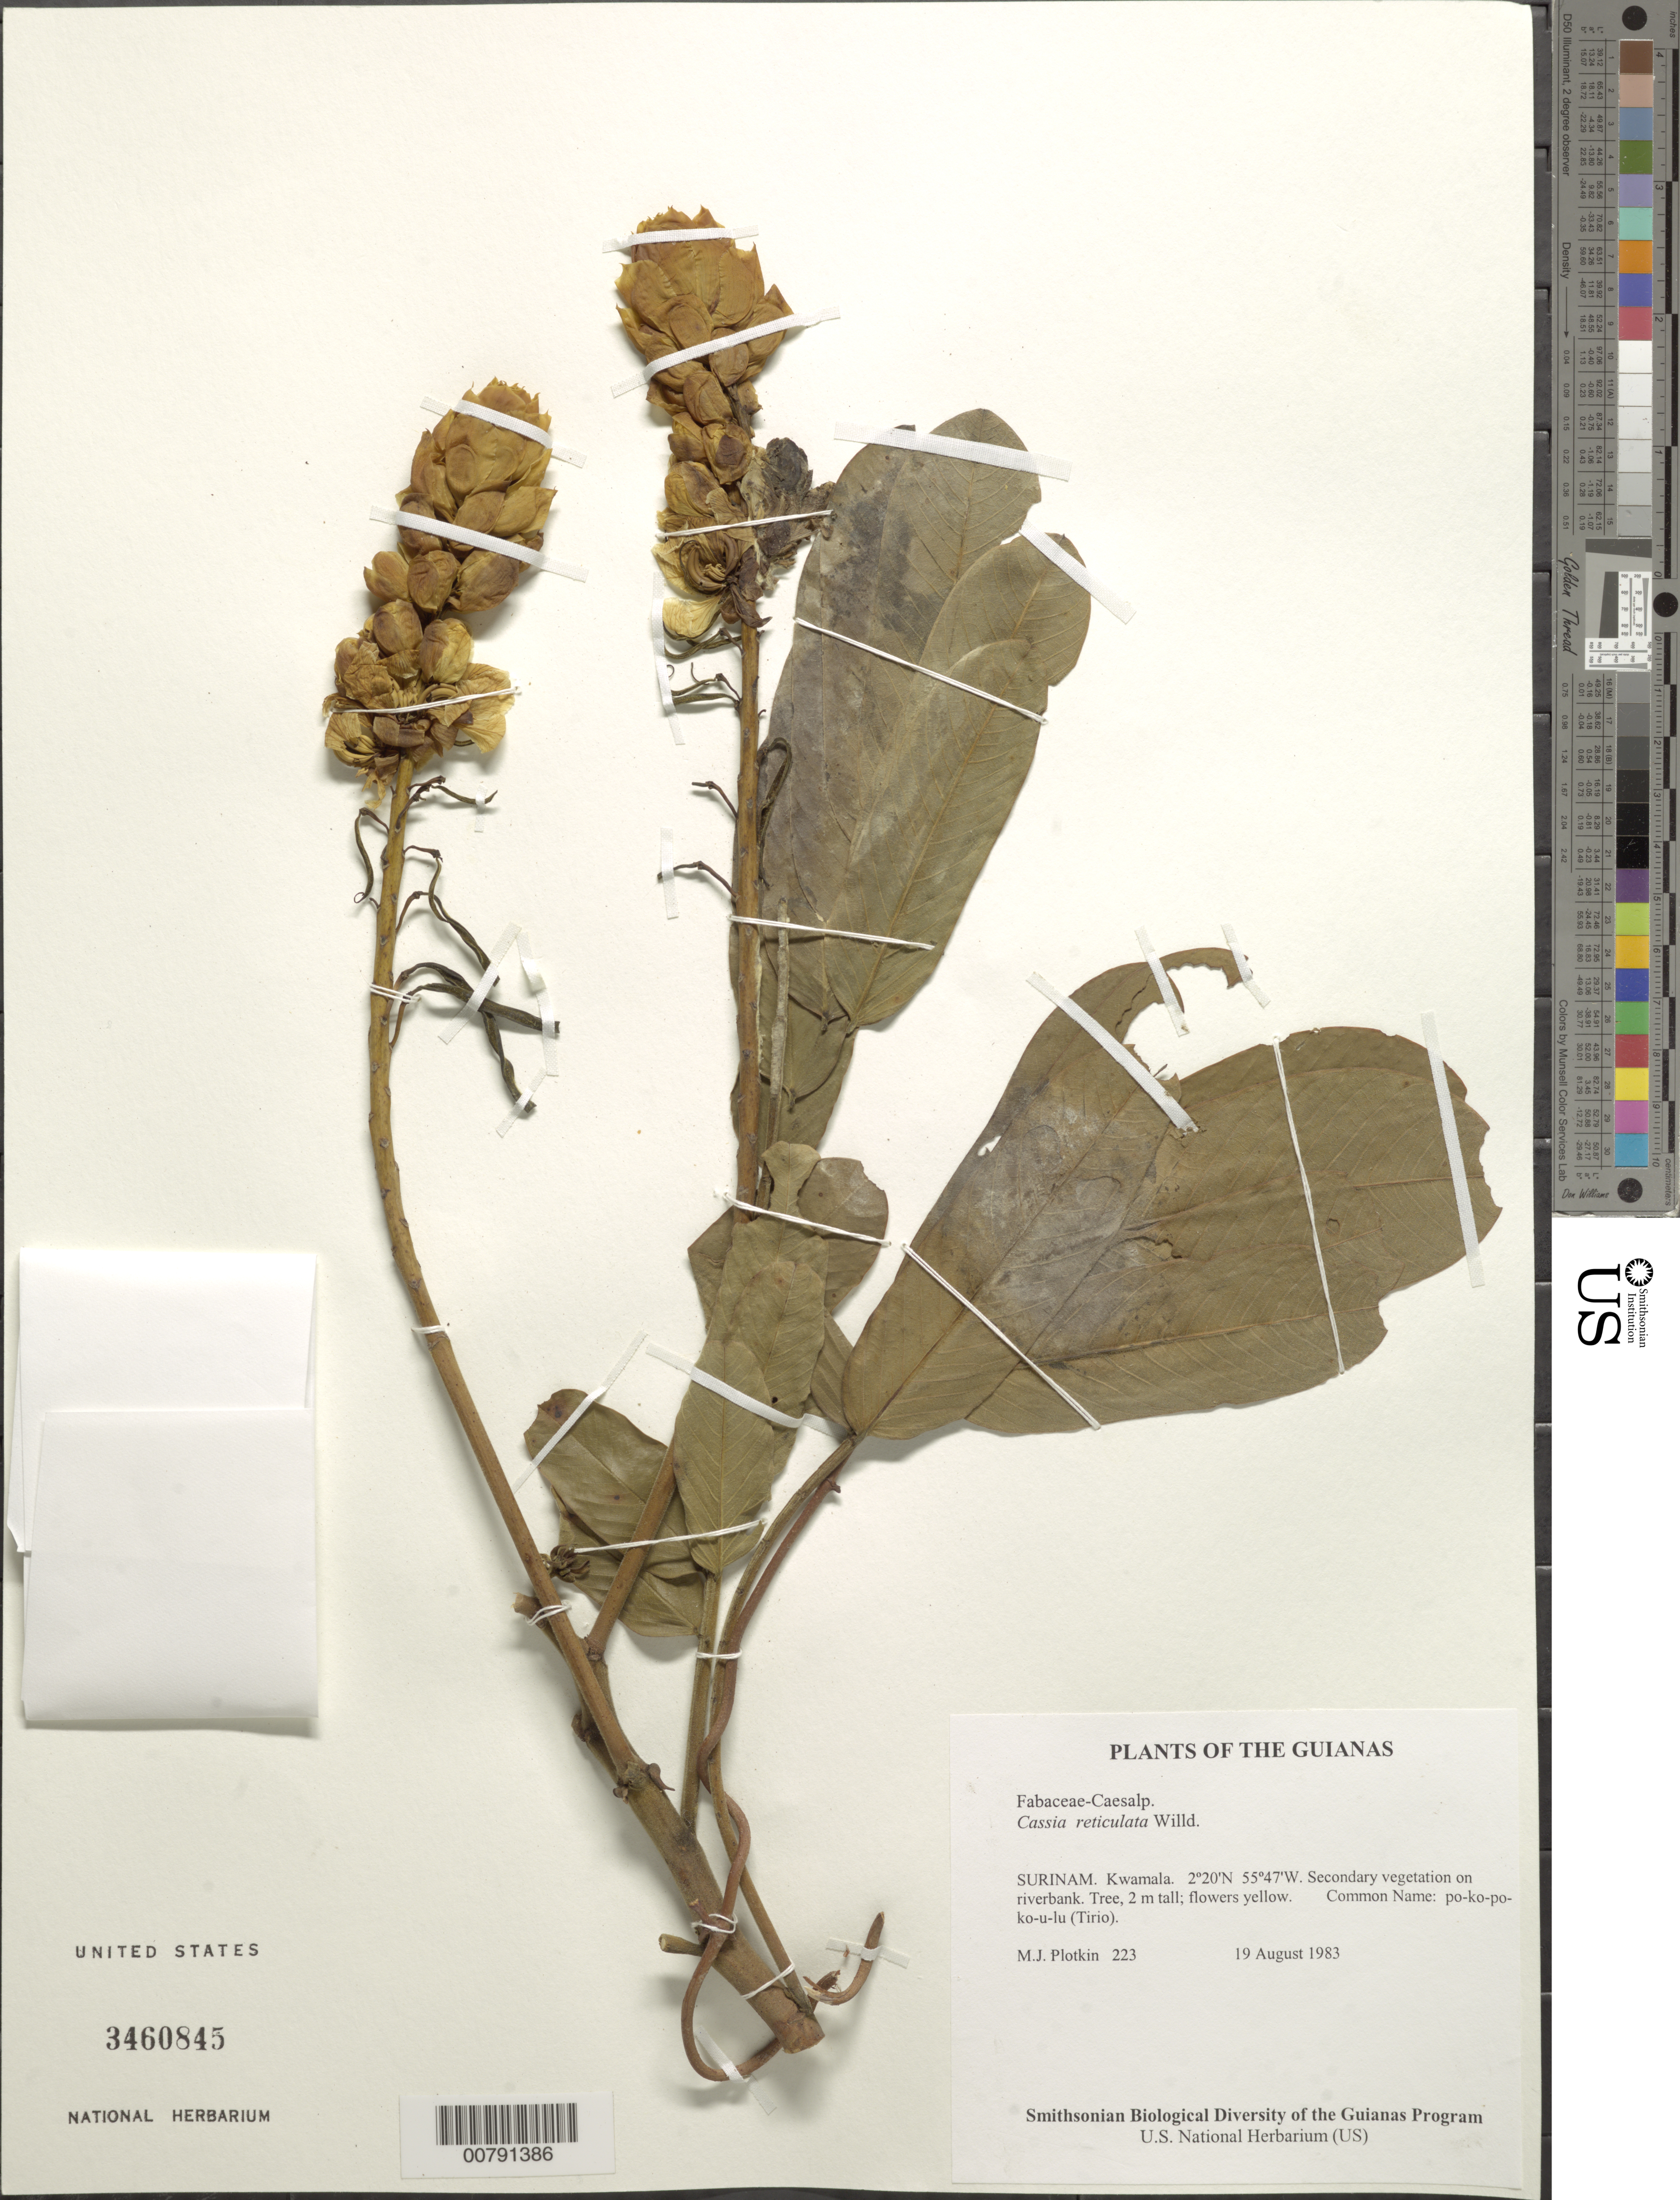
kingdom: Plantae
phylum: Tracheophyta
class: Magnoliopsida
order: Fabales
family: Fabaceae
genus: Senna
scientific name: Senna reticulata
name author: (Willd.) H.S. Irwin & Barneby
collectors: M. Plotkin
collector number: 223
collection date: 1983-08-19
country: Suriname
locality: Surinam. Kwamala. Guianas.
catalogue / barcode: US 3460845